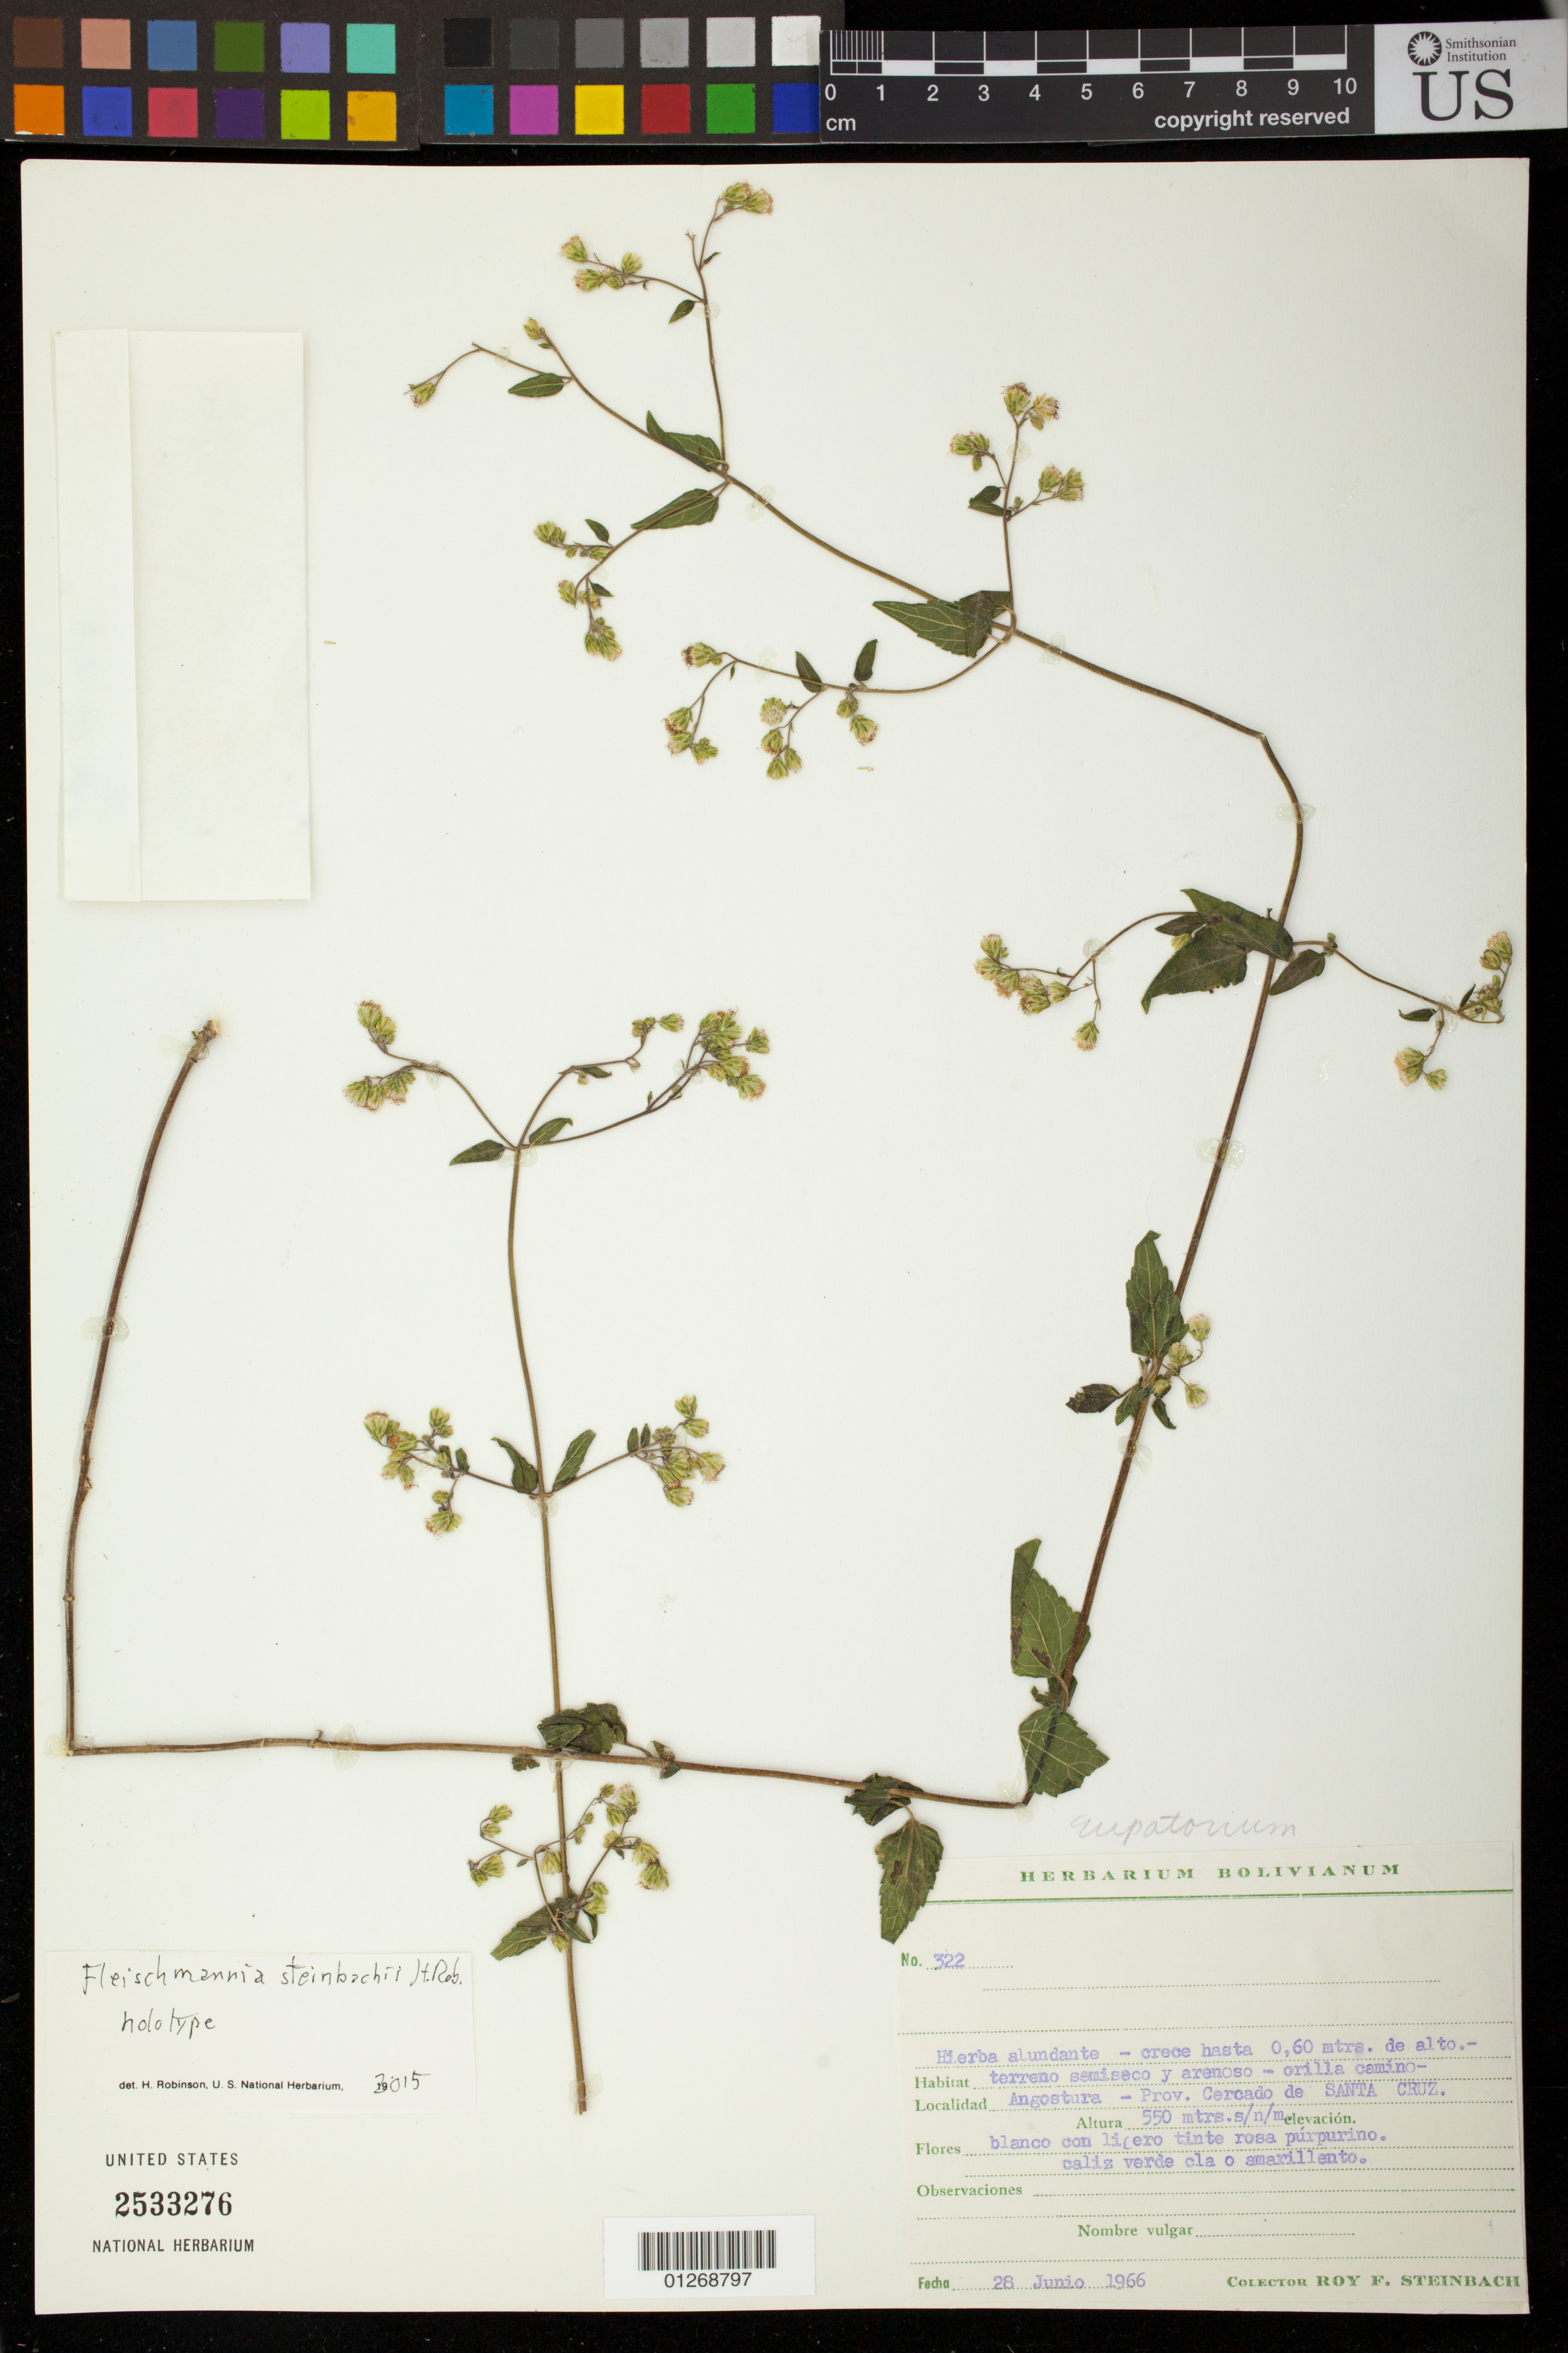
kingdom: Plantae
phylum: Tracheophyta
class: Magnoliopsida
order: Asterales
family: Asteraceae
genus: Fleischmannia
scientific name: Fleischmannia steinbachii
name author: H. Rob.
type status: Holotype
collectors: R. F. Steinbach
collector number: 322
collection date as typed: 28 Junio 1966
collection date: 1966-06-28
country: Bolivia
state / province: Santa Cruz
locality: Localidad Angostura - Prov. Cercado de Santa Cruz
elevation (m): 550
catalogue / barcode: US 2533276